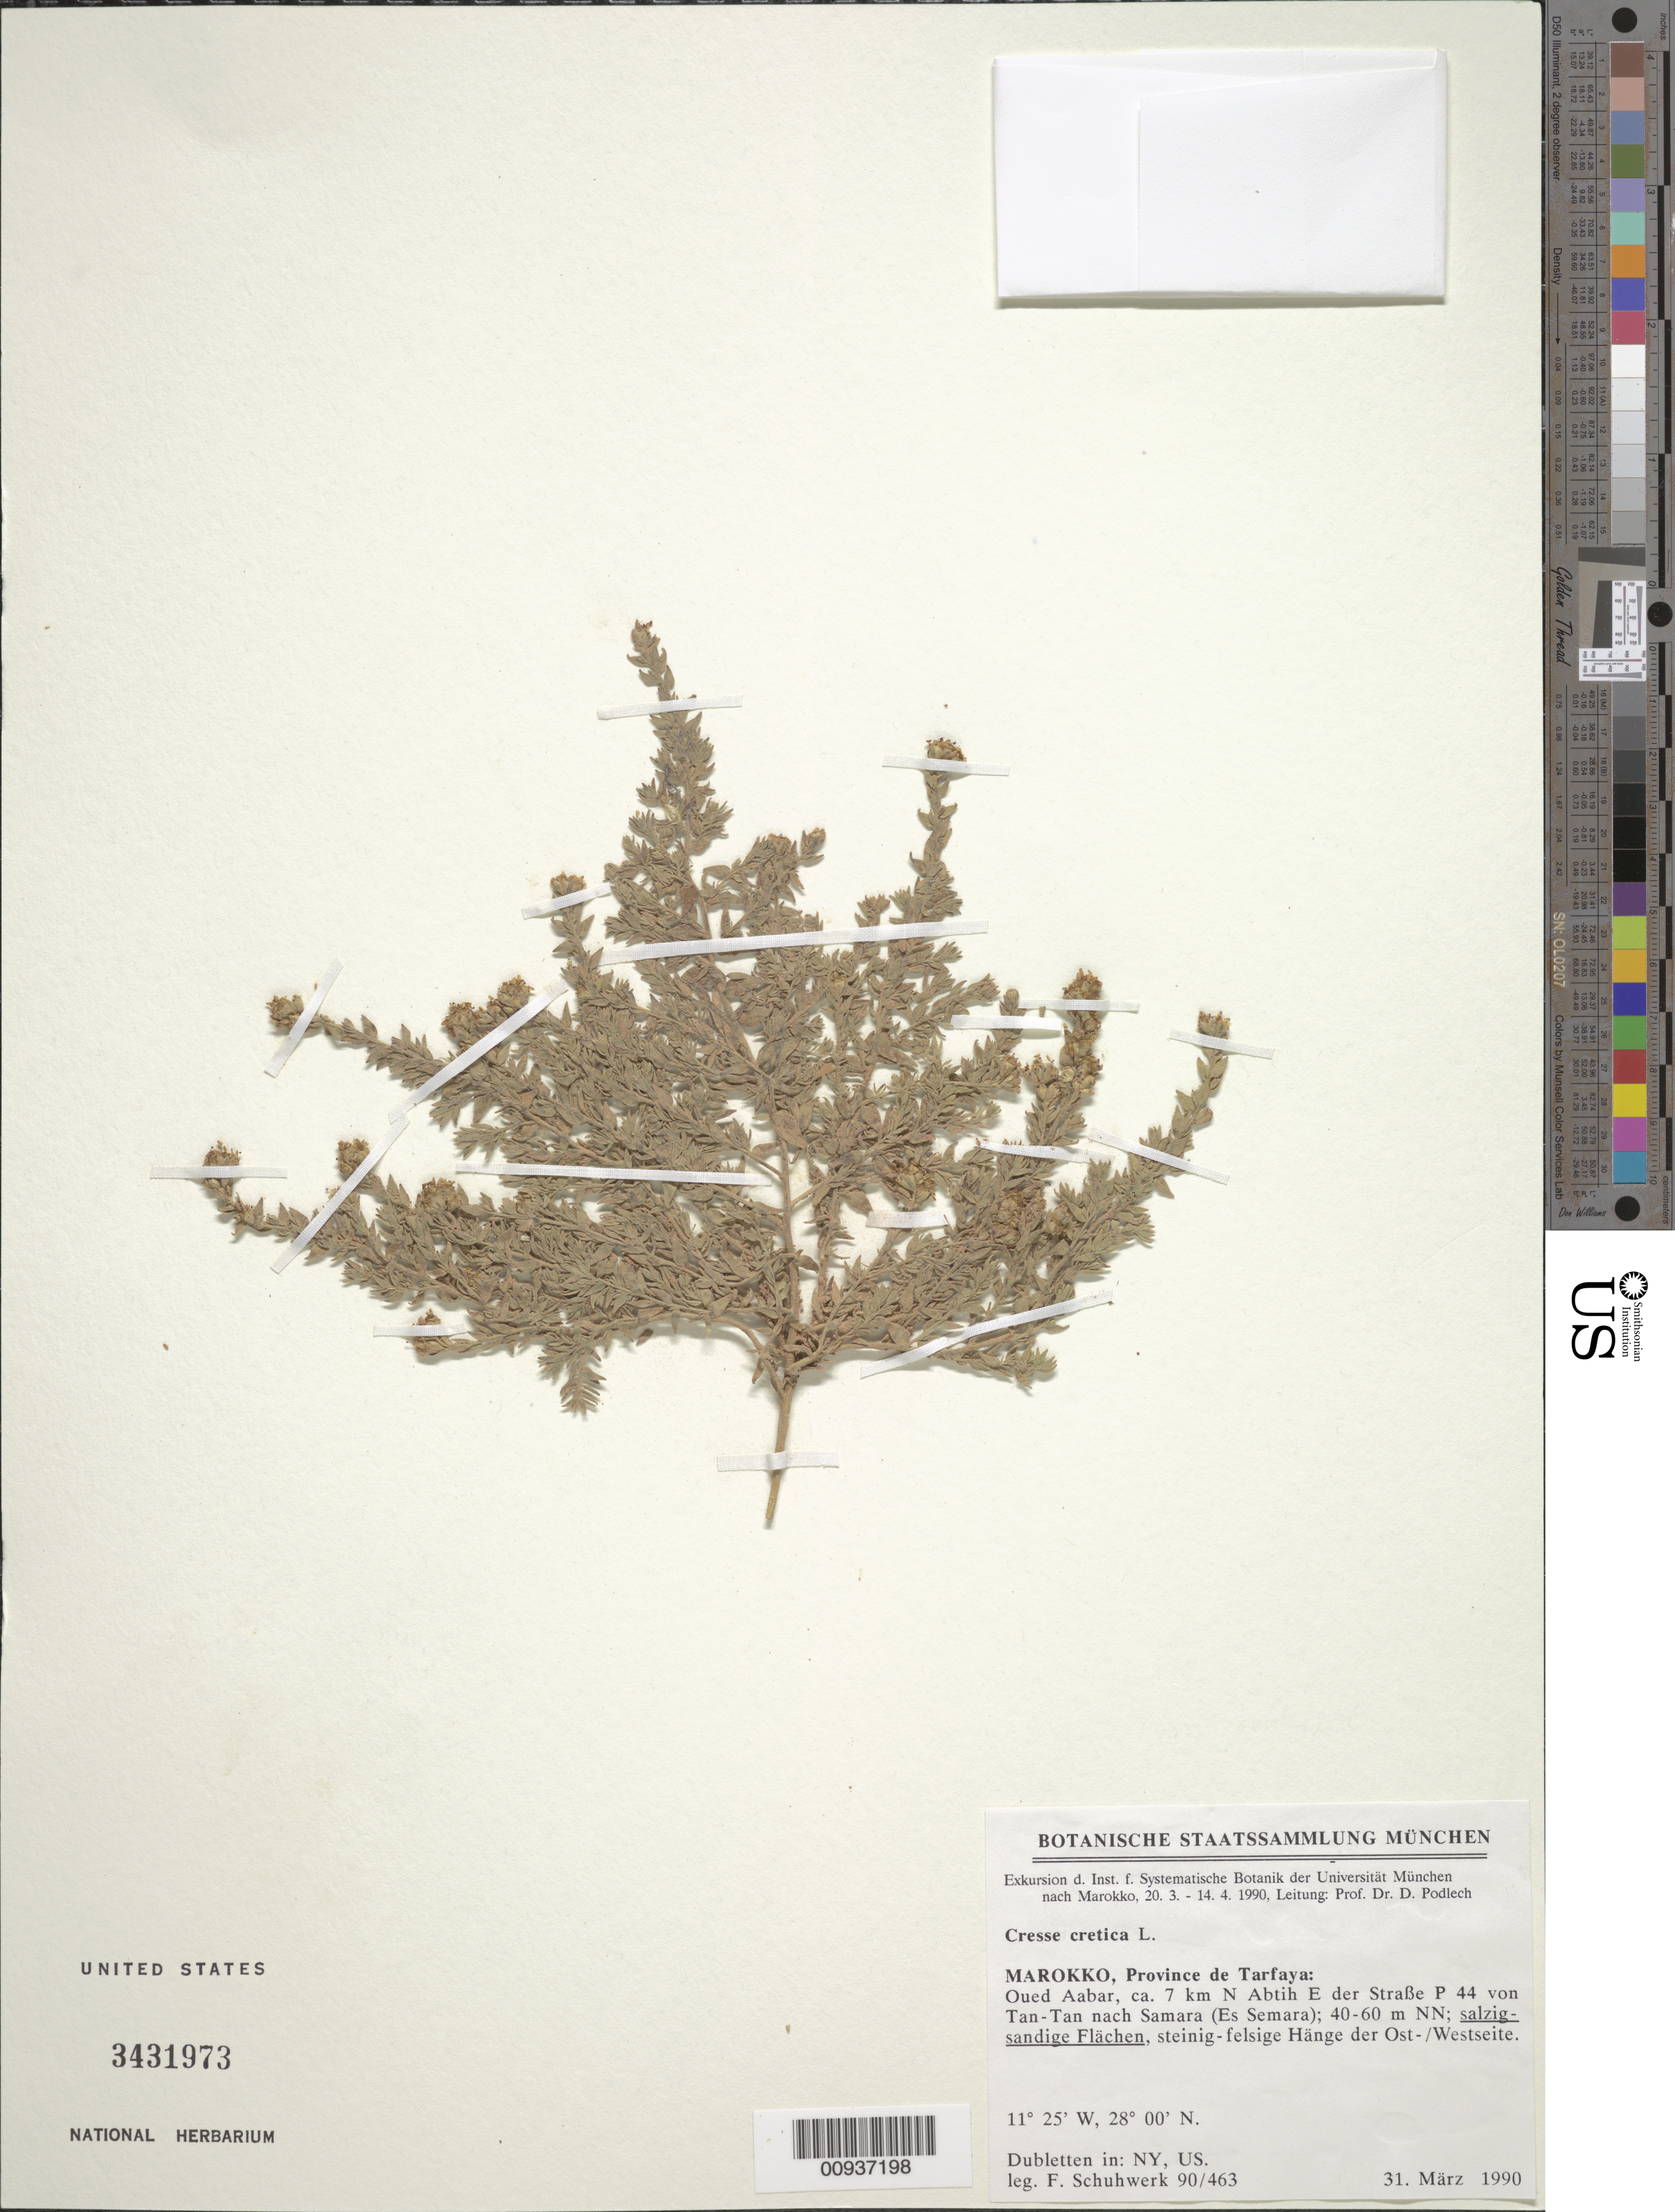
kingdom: Plantae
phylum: Tracheophyta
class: Magnoliopsida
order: Solanales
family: Convolvulaceae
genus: Cressa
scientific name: Cressa cretica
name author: L.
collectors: Schuhwerk, F.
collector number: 90/463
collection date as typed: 31 Mar 1990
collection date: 1990-03-31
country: Morocco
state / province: Tarfaya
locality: Oued Aabar, ca. 7 km N Abtih E der strasse P 44 von Tan-Tan nach Samara (es Semara); 40-60 m NN; salzigsandige Flachen, steinig-felsige Hande der Ost -/Westseite.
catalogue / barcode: US 3431973